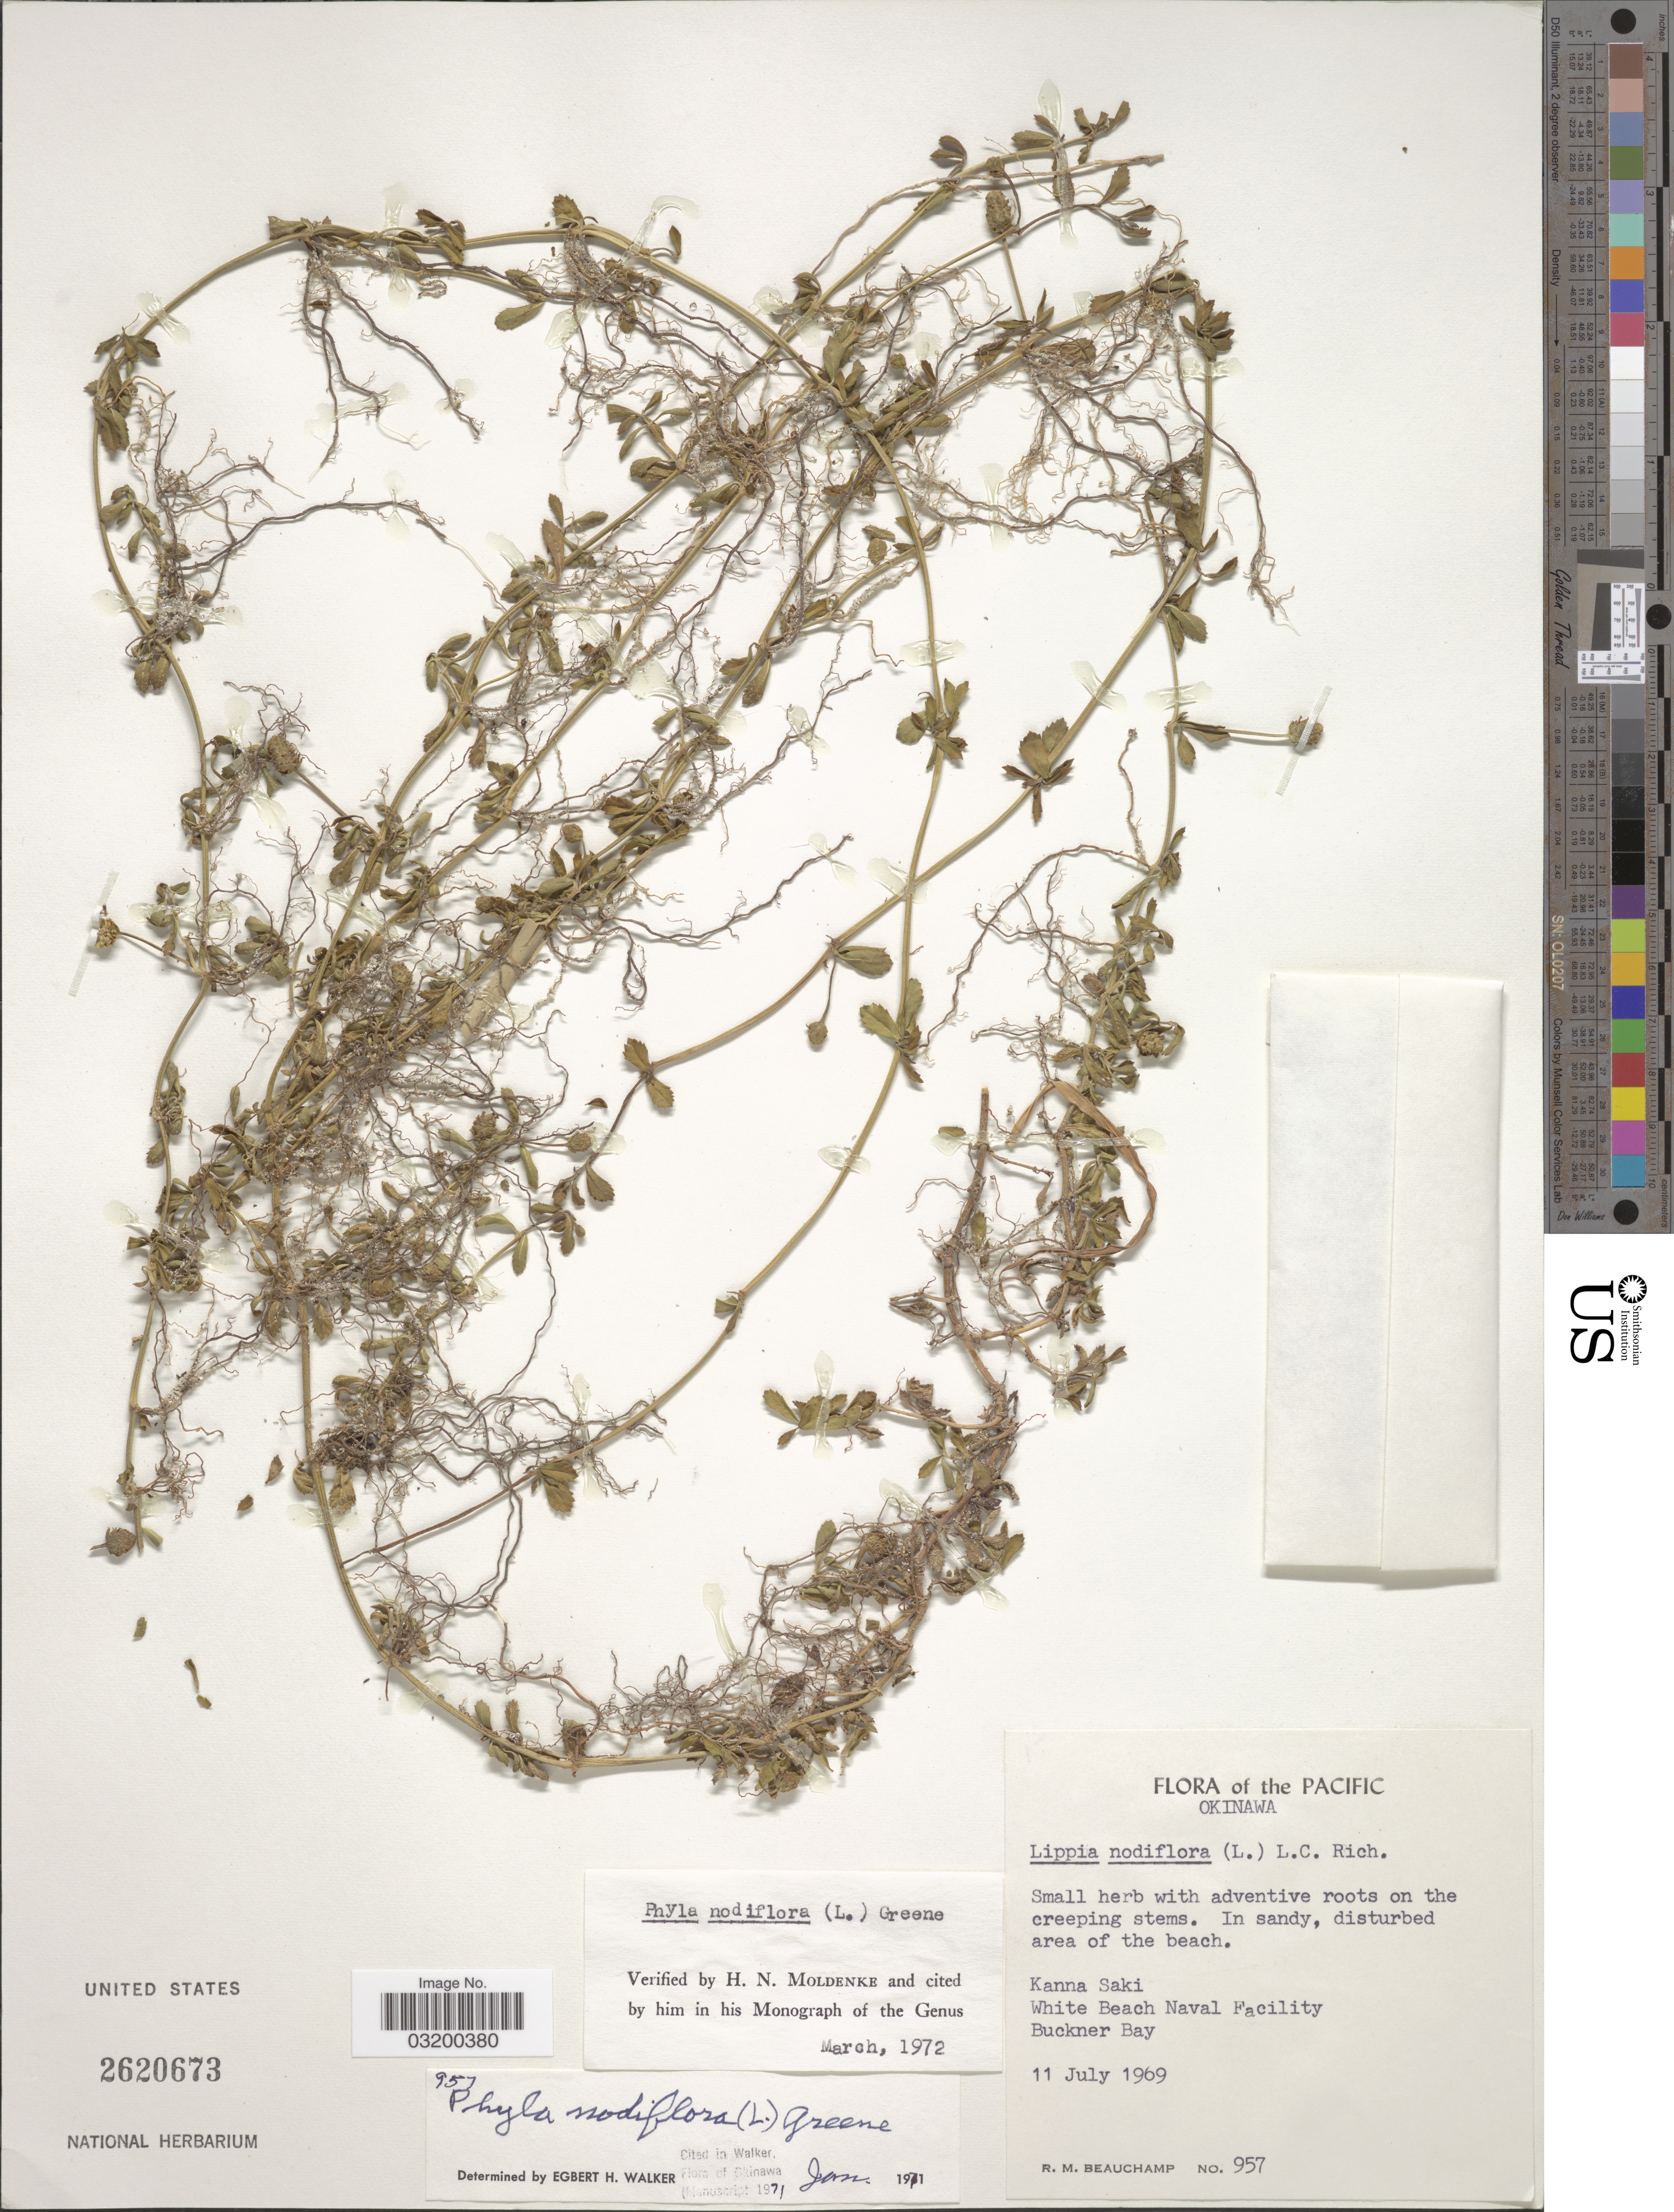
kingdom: Plantae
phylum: Tracheophyta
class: Magnoliopsida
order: Lamiales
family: Verbenaceae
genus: Phyla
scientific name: Phyla nodiflora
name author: (L.) Greene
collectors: R. Beauchamp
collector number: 957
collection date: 1969-07-11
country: Japan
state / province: Okinawa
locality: The Pacific. Kanna Saki. White Beach Naval Facility. Buckner Bay.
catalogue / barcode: US 2620673